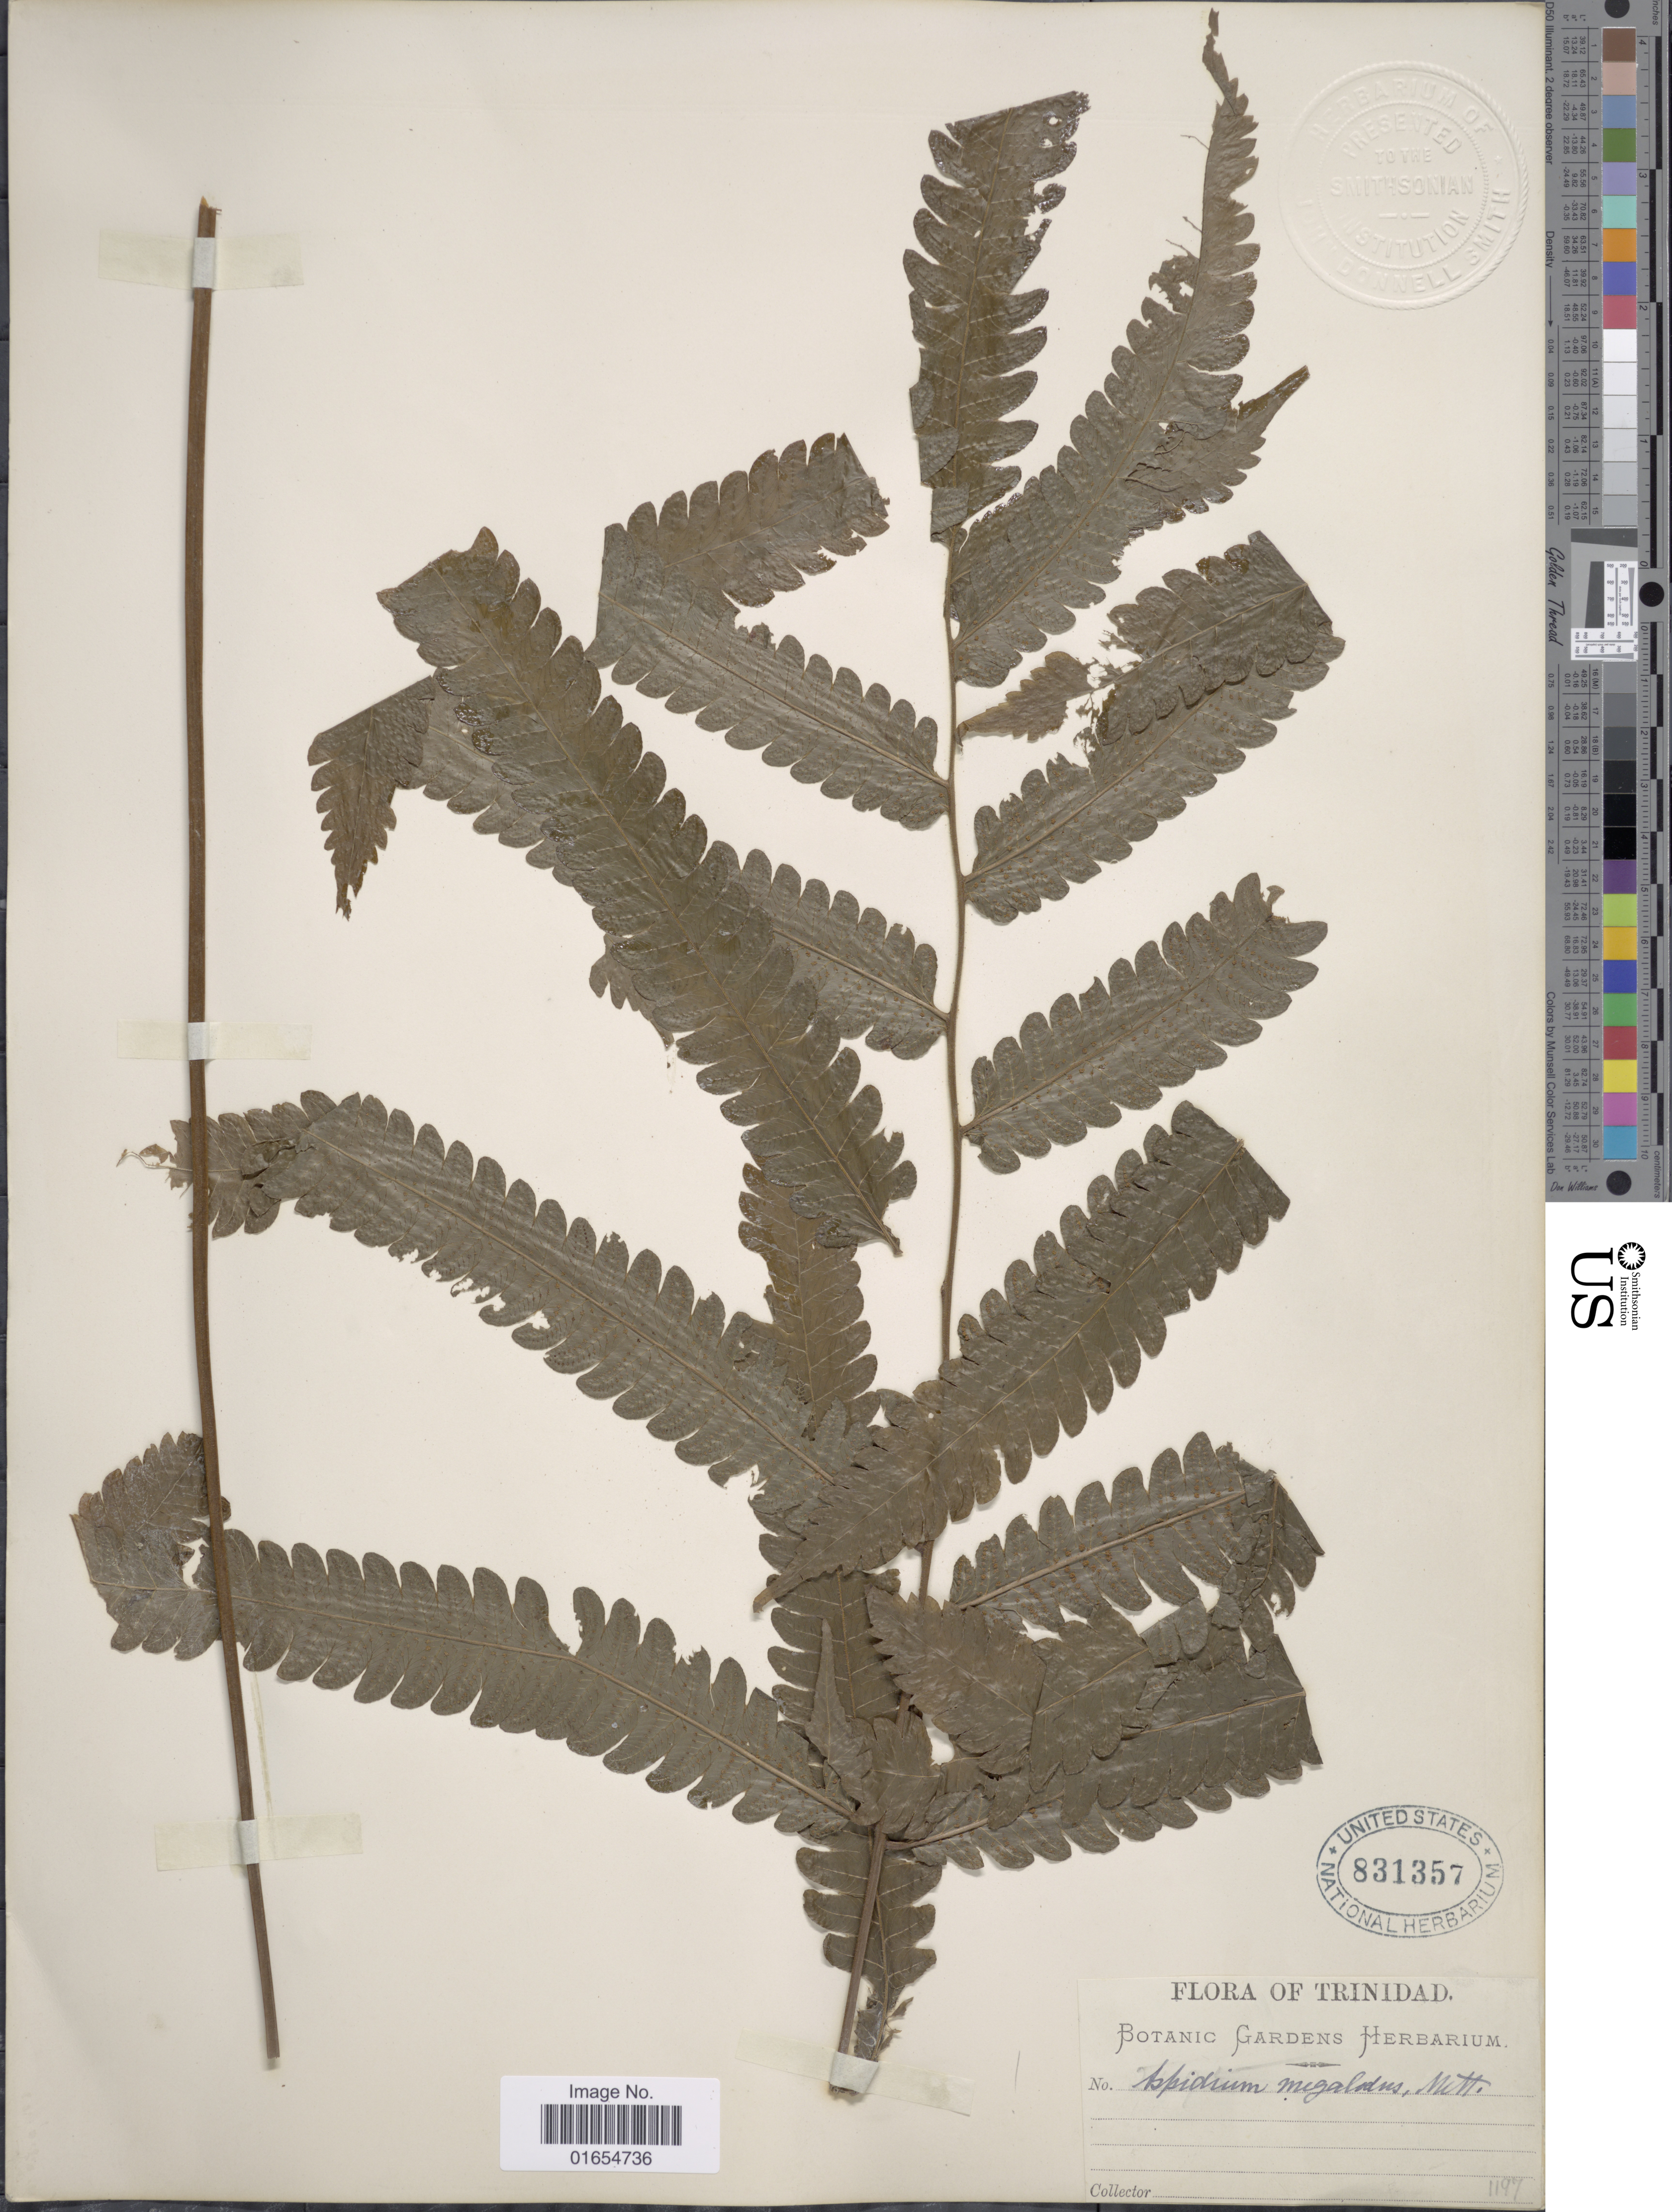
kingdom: Plantae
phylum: Tracheophyta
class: Polypodiopsida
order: Polypodiales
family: Thelypteridaceae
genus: Goniopteris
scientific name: Goniopteris pennata (Poir.) comb. nov., ined 2015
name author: (Poir.)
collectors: Botanic Gardens Herbarium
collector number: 1197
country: Trinidad and Tobago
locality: Trinidad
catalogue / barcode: US 831357